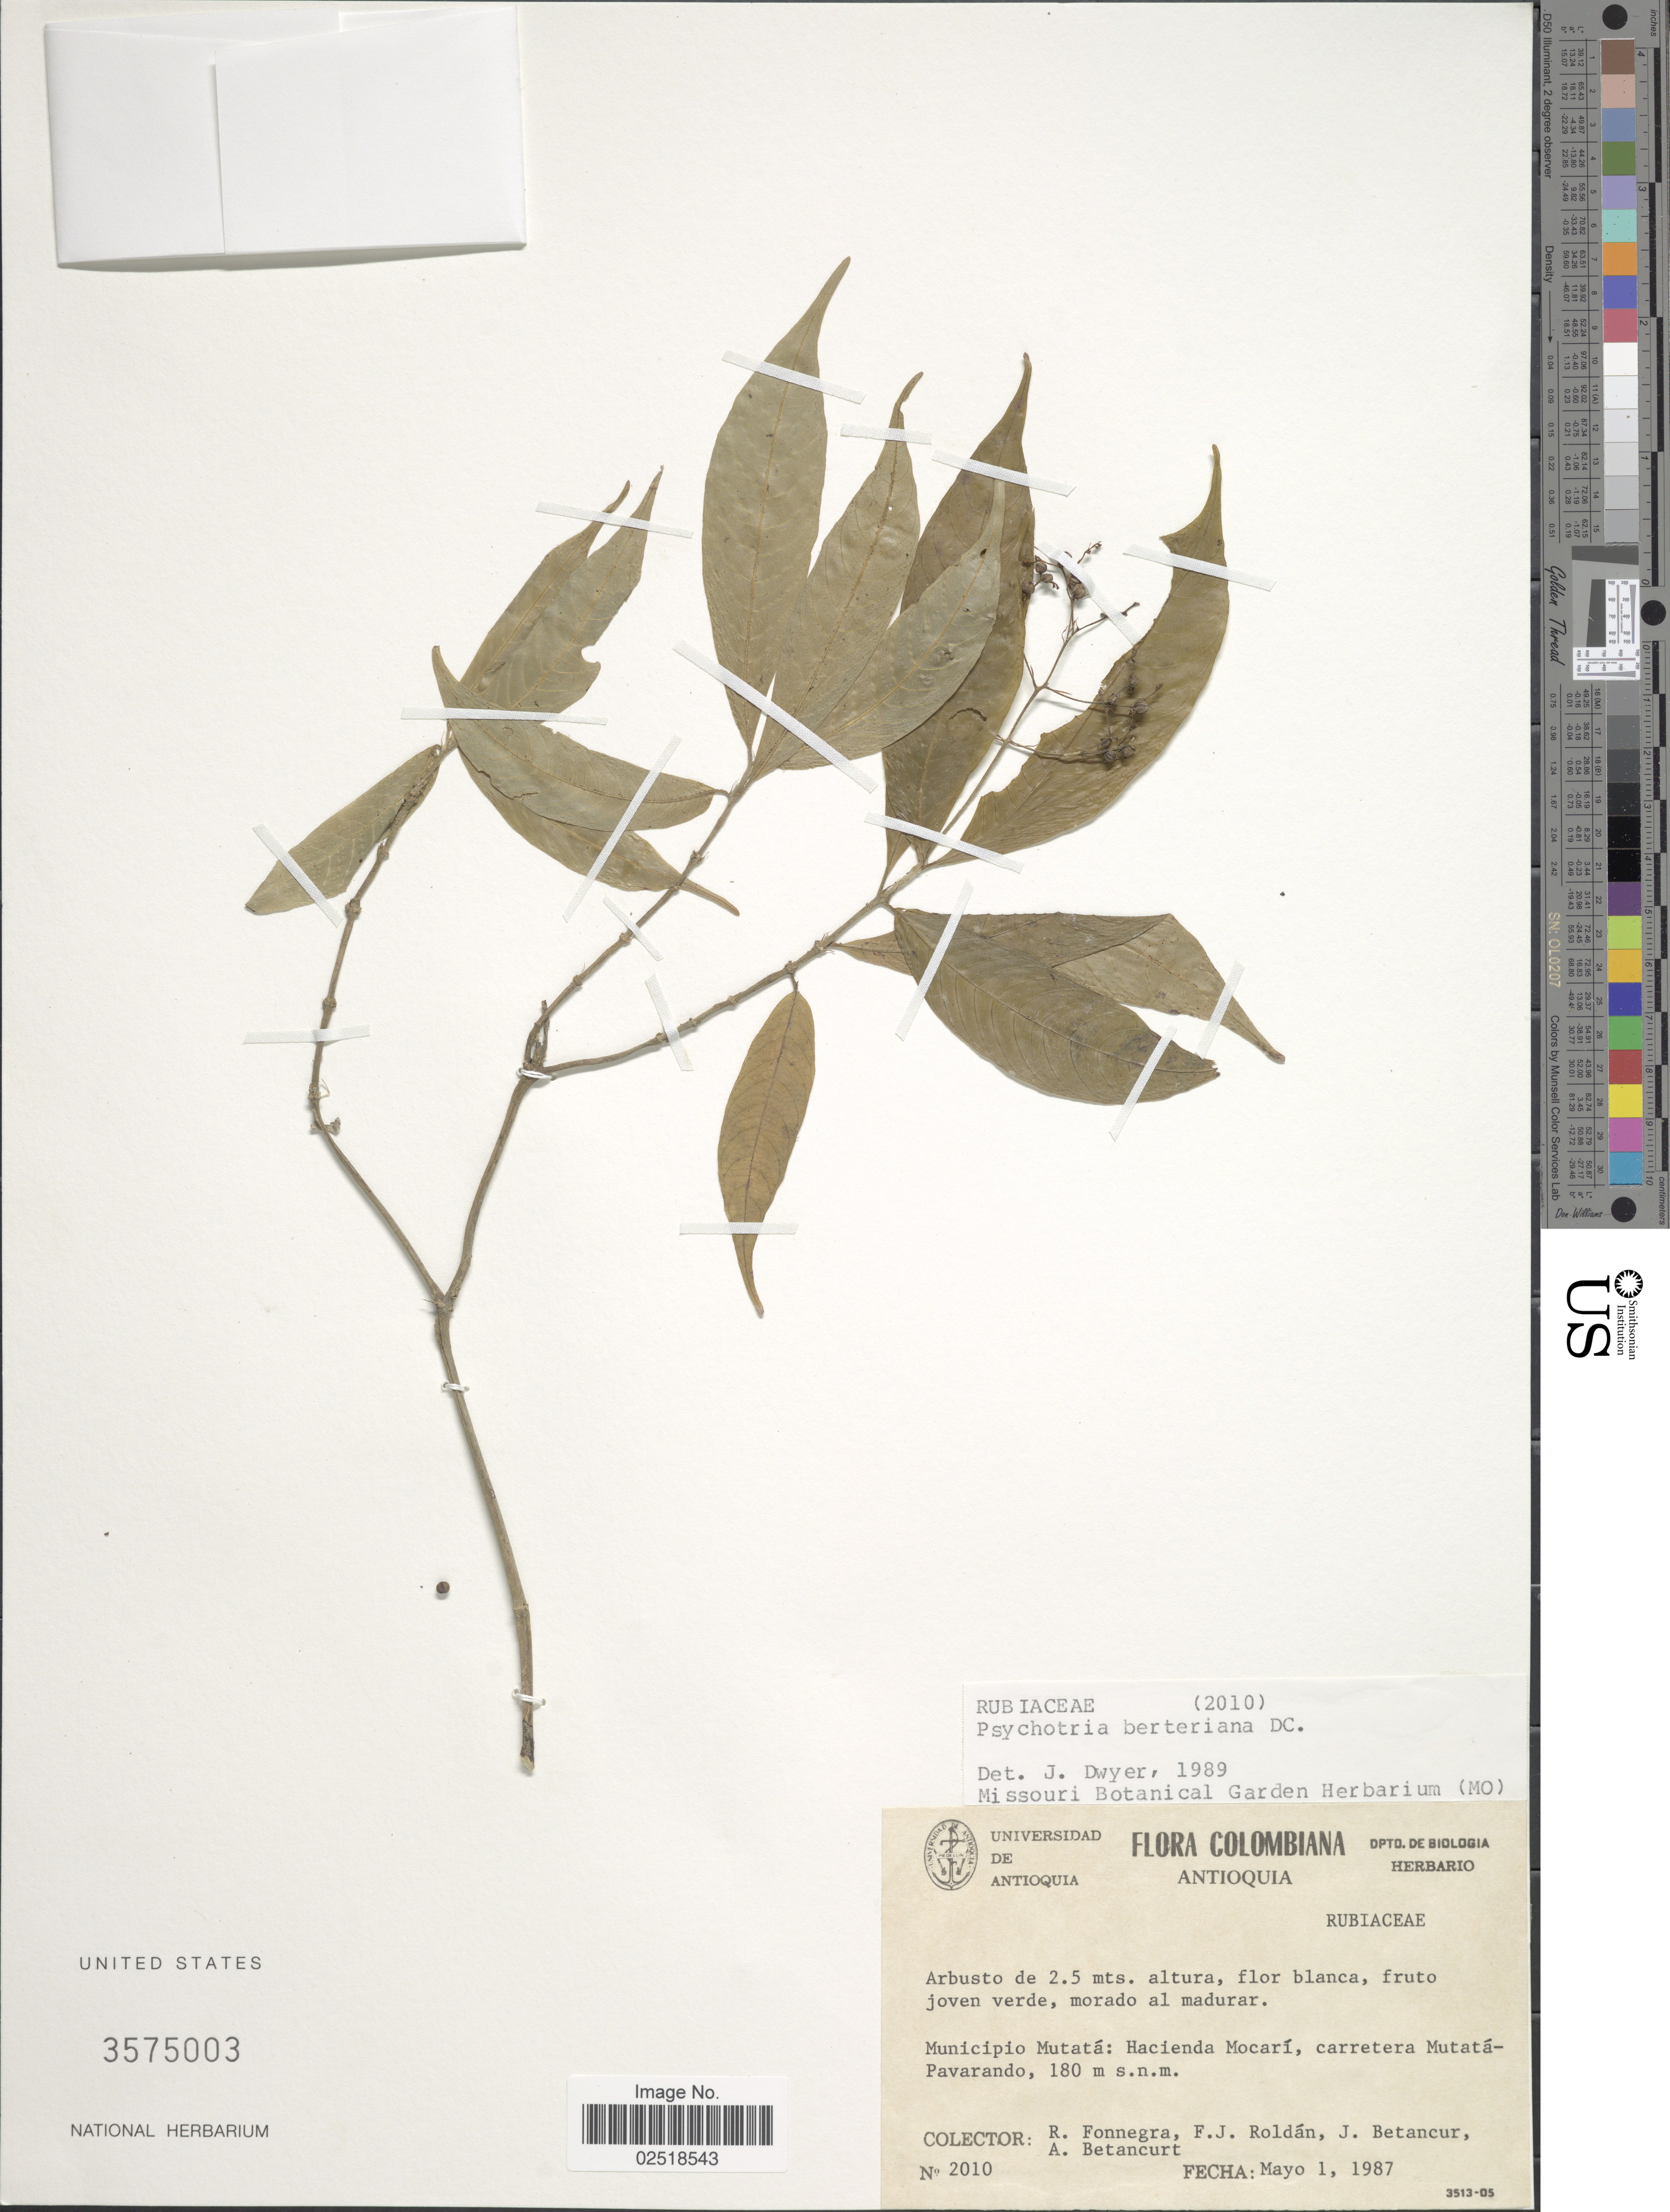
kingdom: Plantae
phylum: Tracheophyta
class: Magnoliopsida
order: Gentianales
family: Rubiaceae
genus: Psychotria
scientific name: Psychotria berteroana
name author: DC.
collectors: R. Fonnegra G., F. J. Roldán, J. Betancur & A. Betancurt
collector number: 2010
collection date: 1987-05-01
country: Colombia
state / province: Antioquia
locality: Municipio Mutatá: Hacienda Mocarí, carretera Mutatá-Pavarando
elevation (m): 180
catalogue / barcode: US 3575003